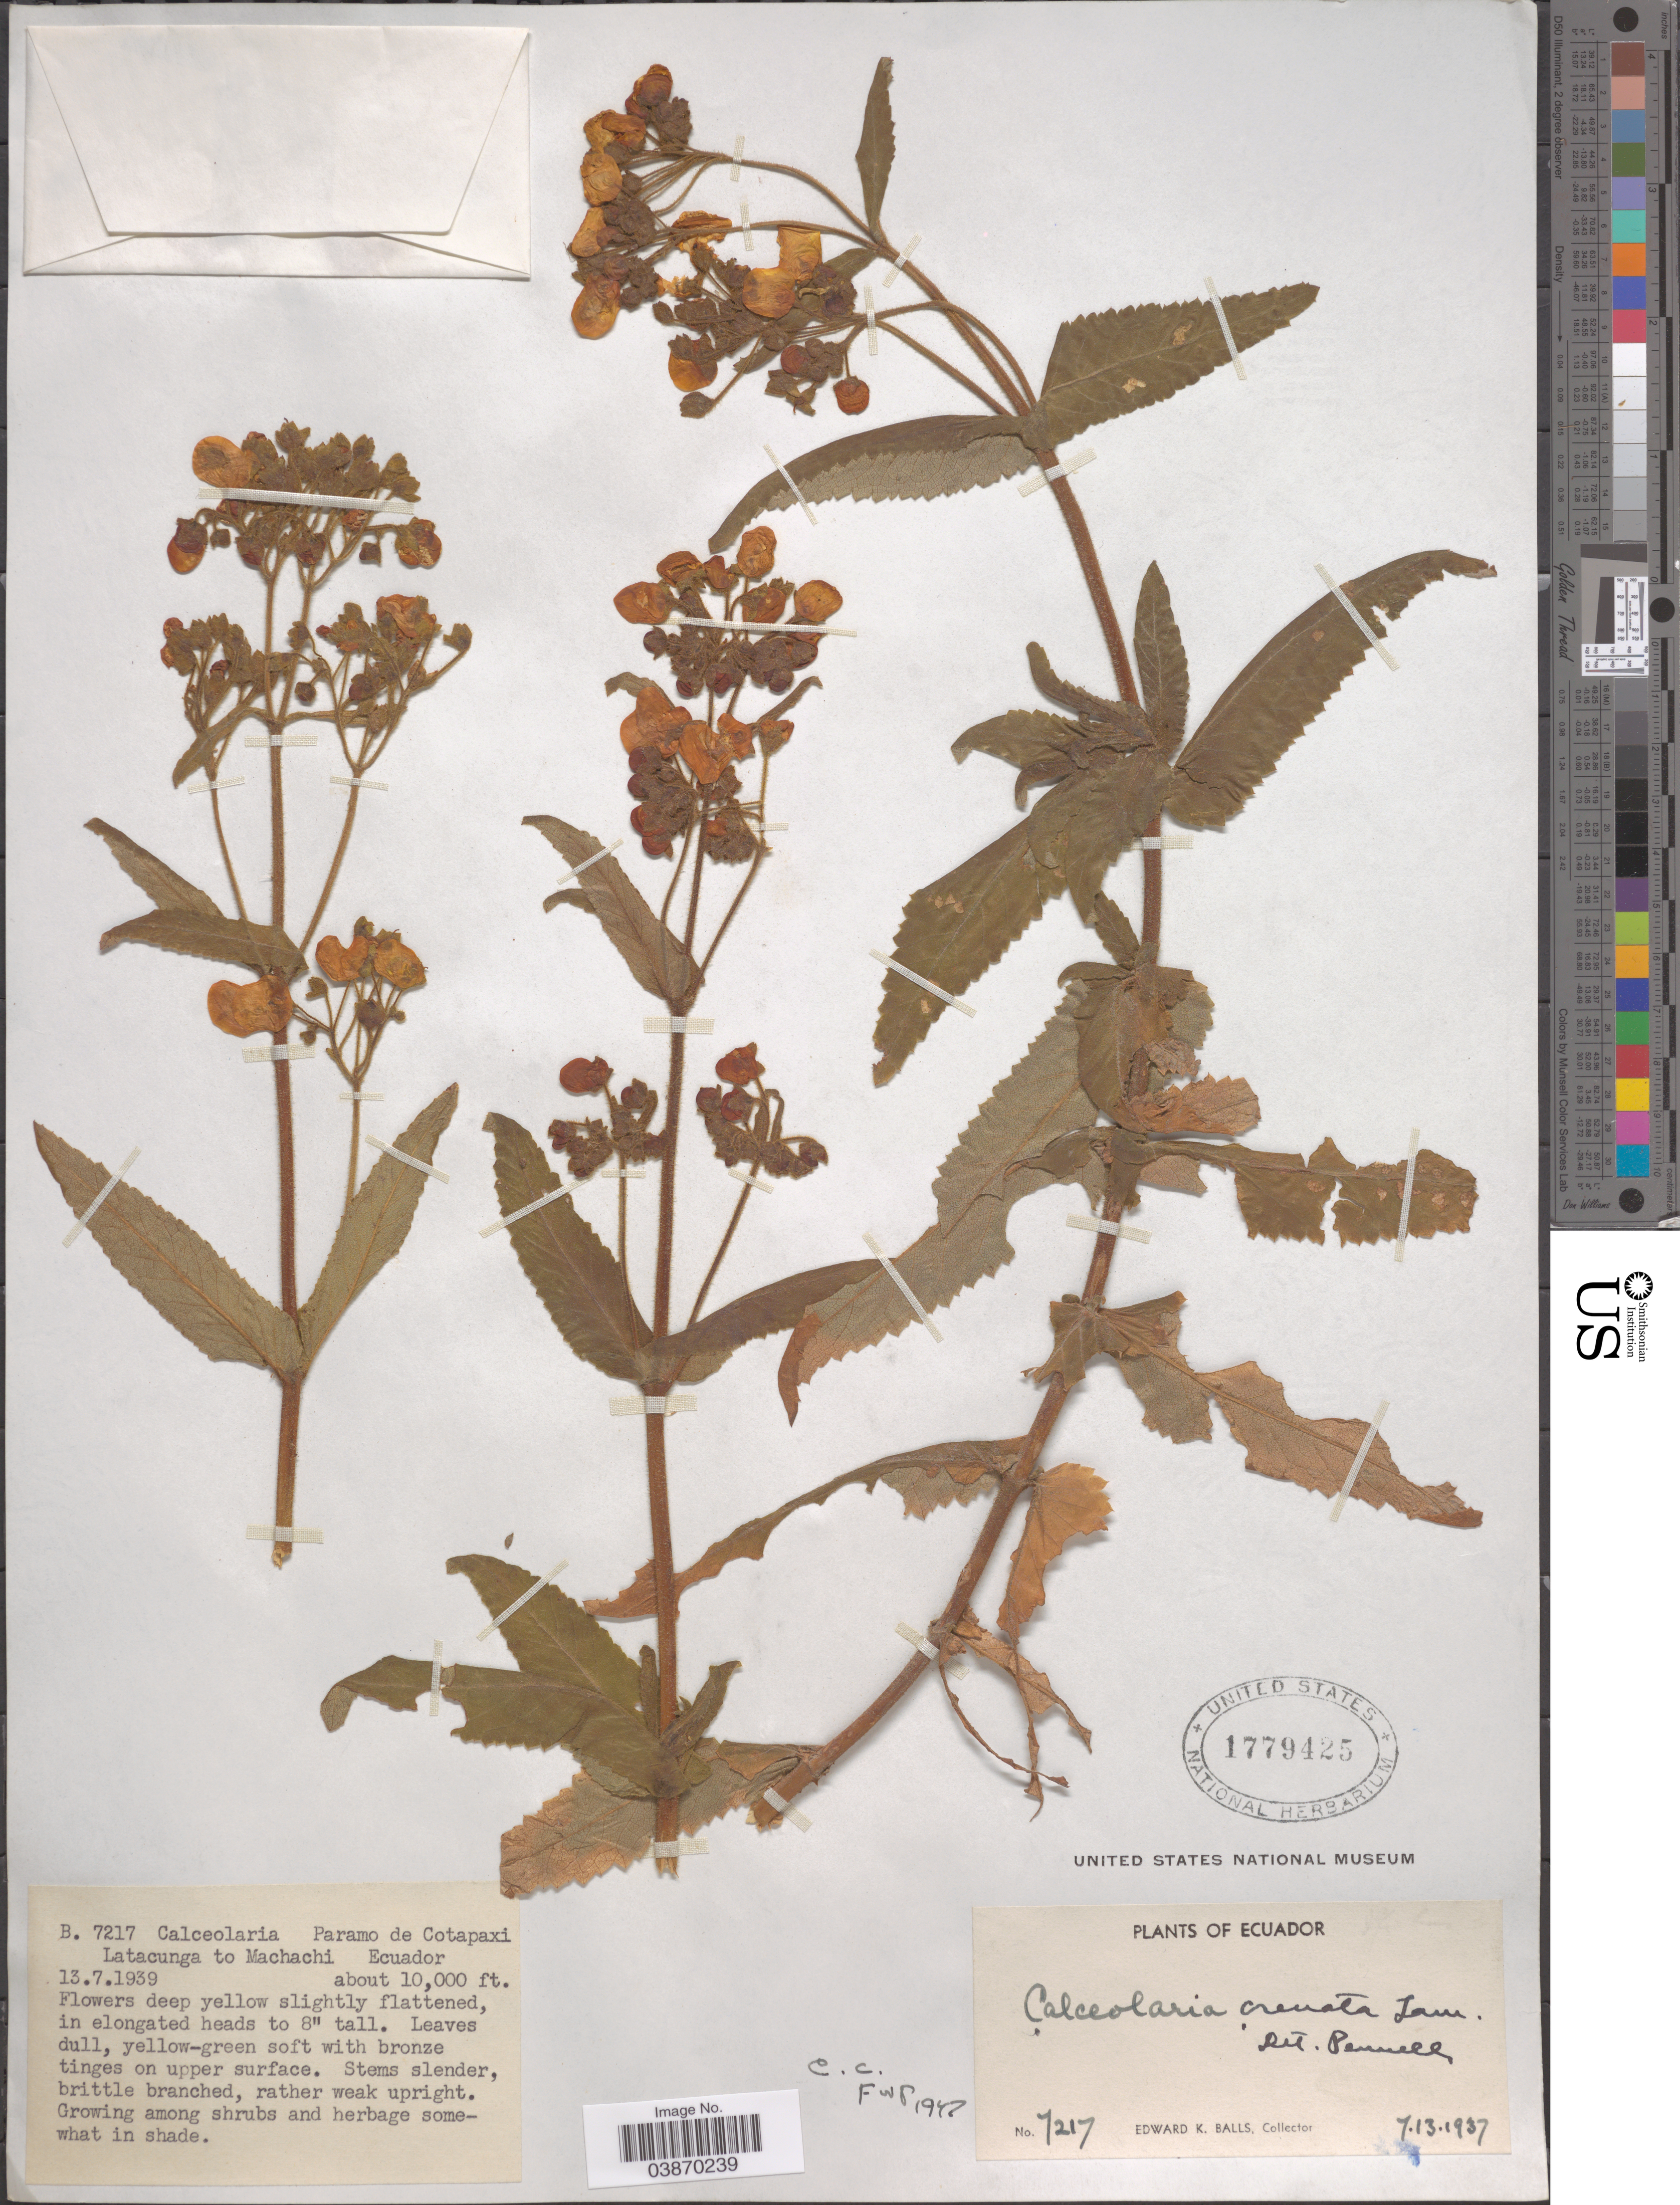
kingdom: Plantae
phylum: Tracheophyta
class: Magnoliopsida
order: Lamiales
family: Calceolariaceae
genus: Calceolaria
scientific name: Calceolaria crenata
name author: Lam.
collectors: E. K. Balls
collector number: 7217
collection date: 1937-07-13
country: Ecuador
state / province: Cotopaxi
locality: Paramo de Cotapaxi. Latacunga to Machachi.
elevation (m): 3048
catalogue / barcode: US 1779425